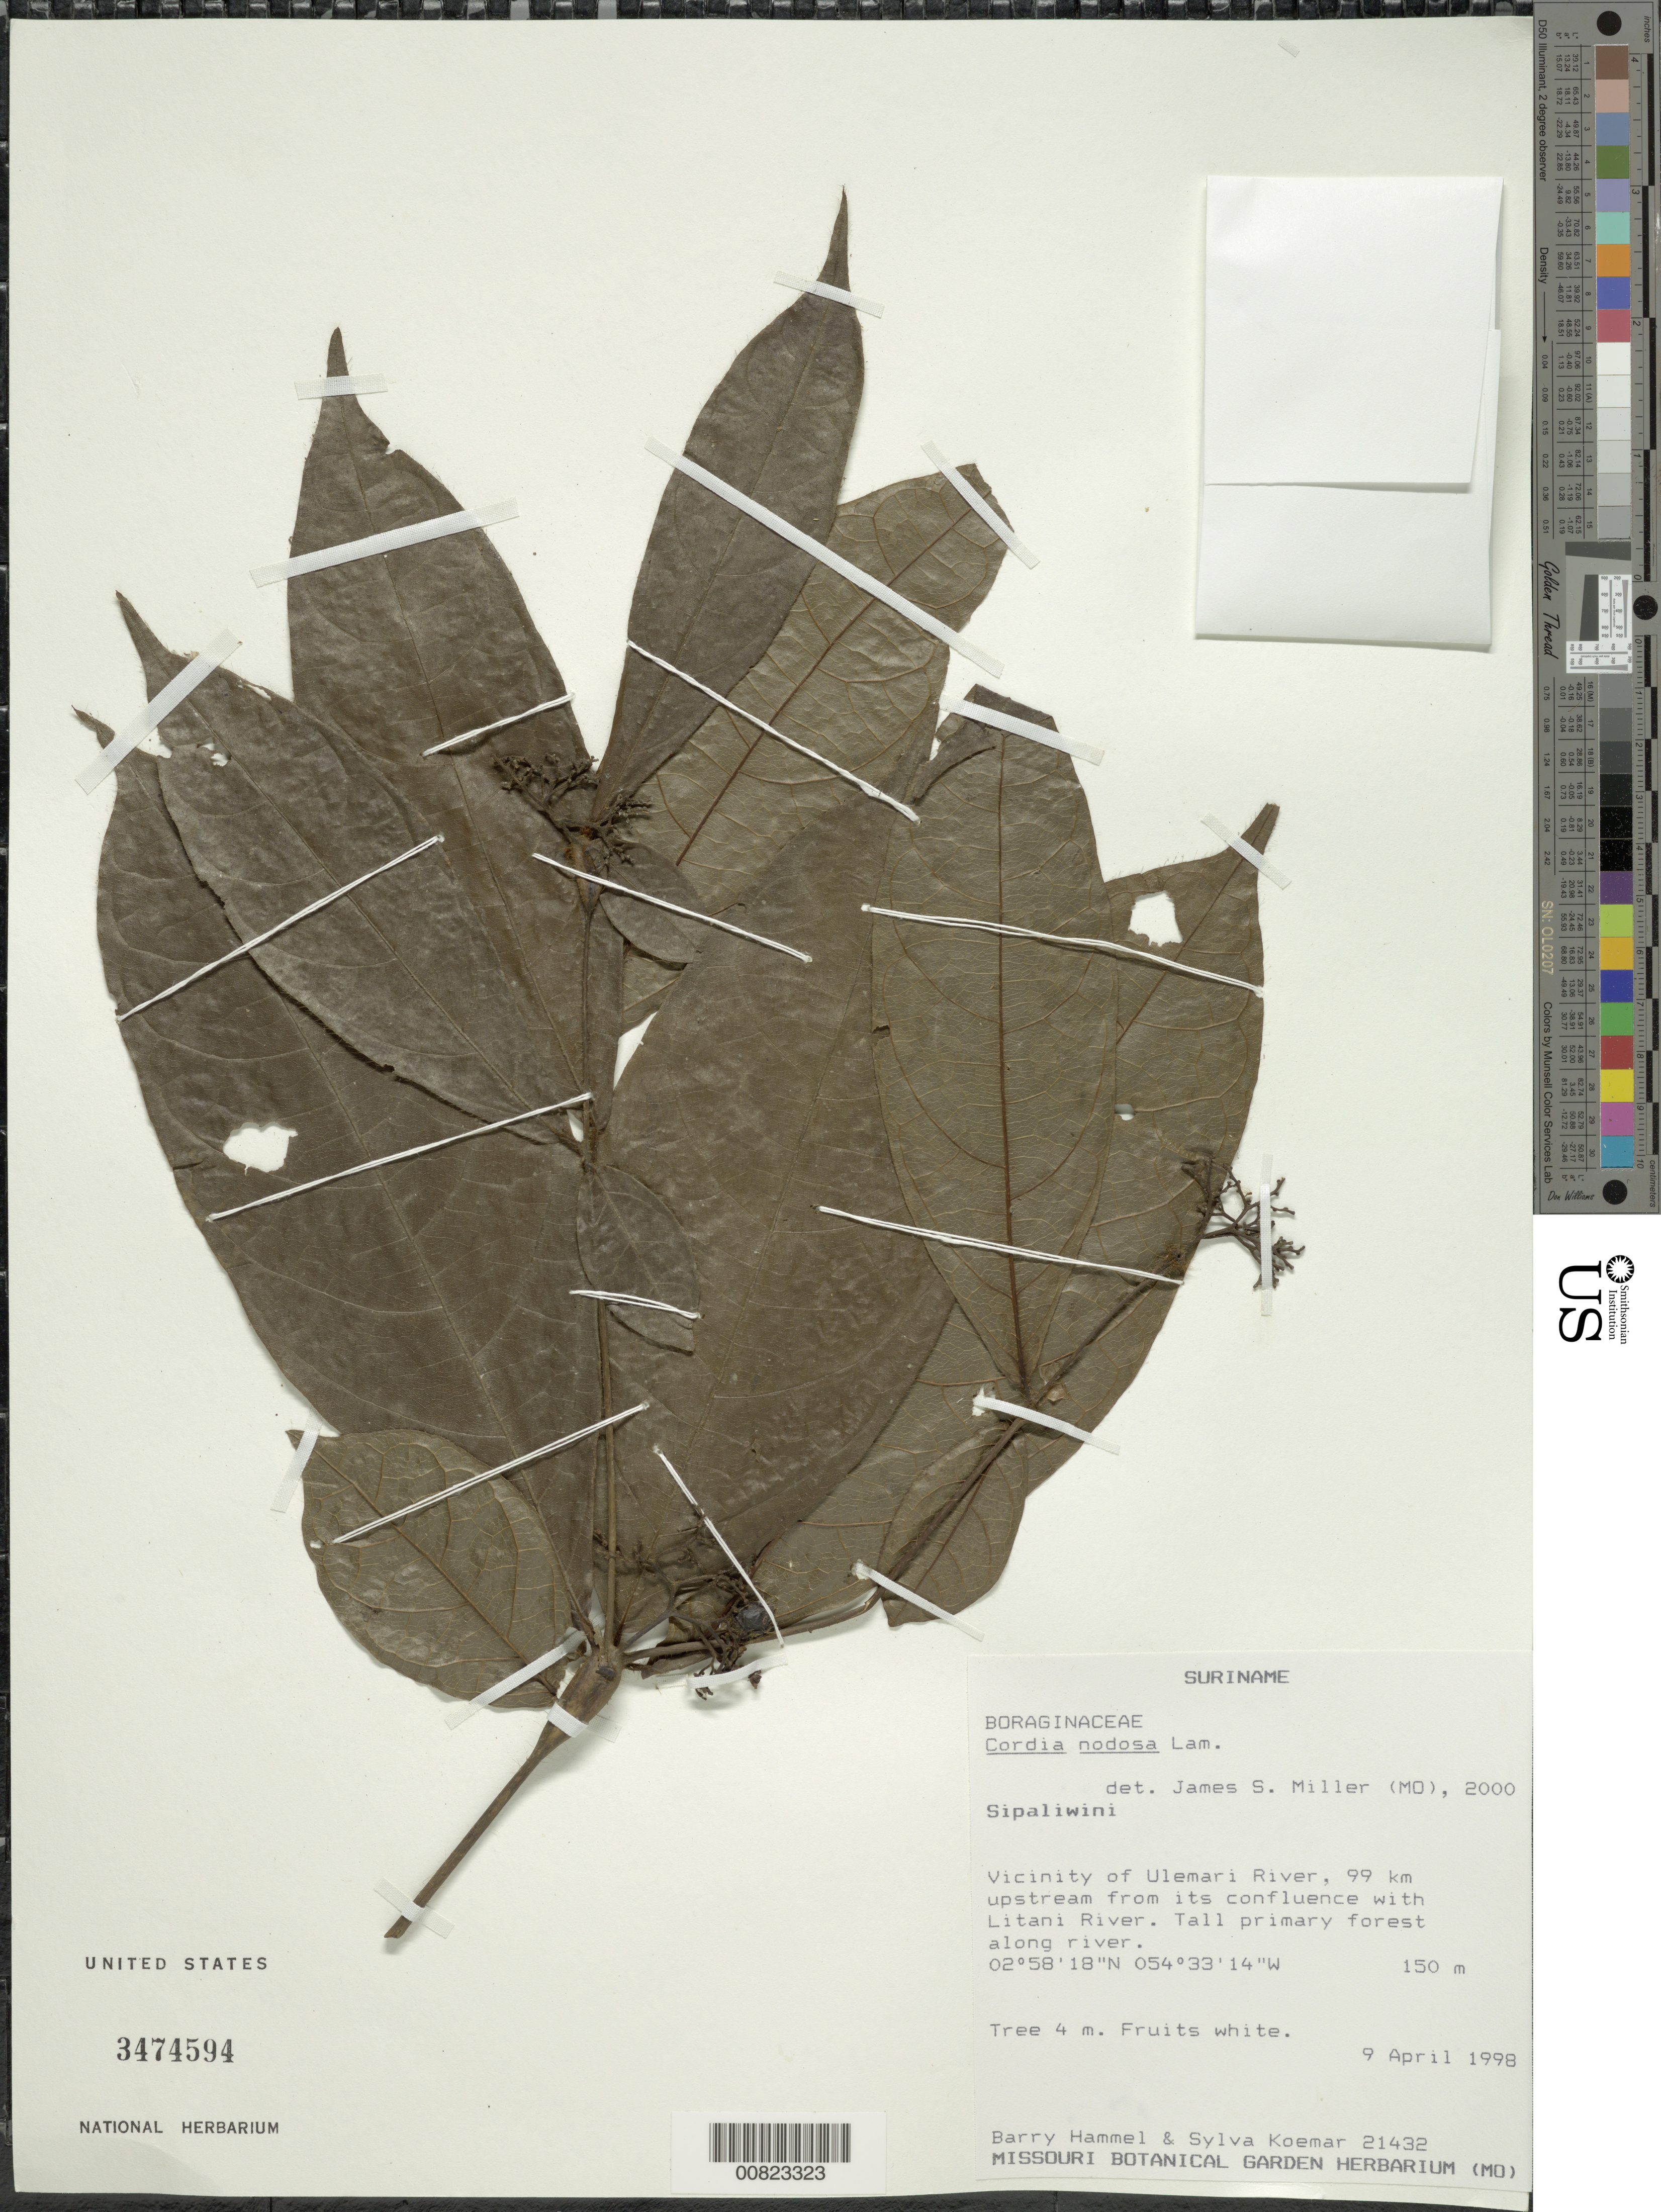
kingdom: Plantae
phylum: Tracheophyta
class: Magnoliopsida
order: Boraginales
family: Cordiaceae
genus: Cordia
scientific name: Cordia nodosa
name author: Lam.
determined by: Miller, James S., (MO), Missouri Botanical Garden (UNITED STATES)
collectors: B. Hammel & S. Koemar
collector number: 21432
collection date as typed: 9-Apr-98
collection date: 1998-04-09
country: Suriname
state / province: Sipaliwini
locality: Ulemari R., 99 km upstream from confl. with Litani R.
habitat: Tall primary forest along river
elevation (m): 150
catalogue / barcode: US 3474594